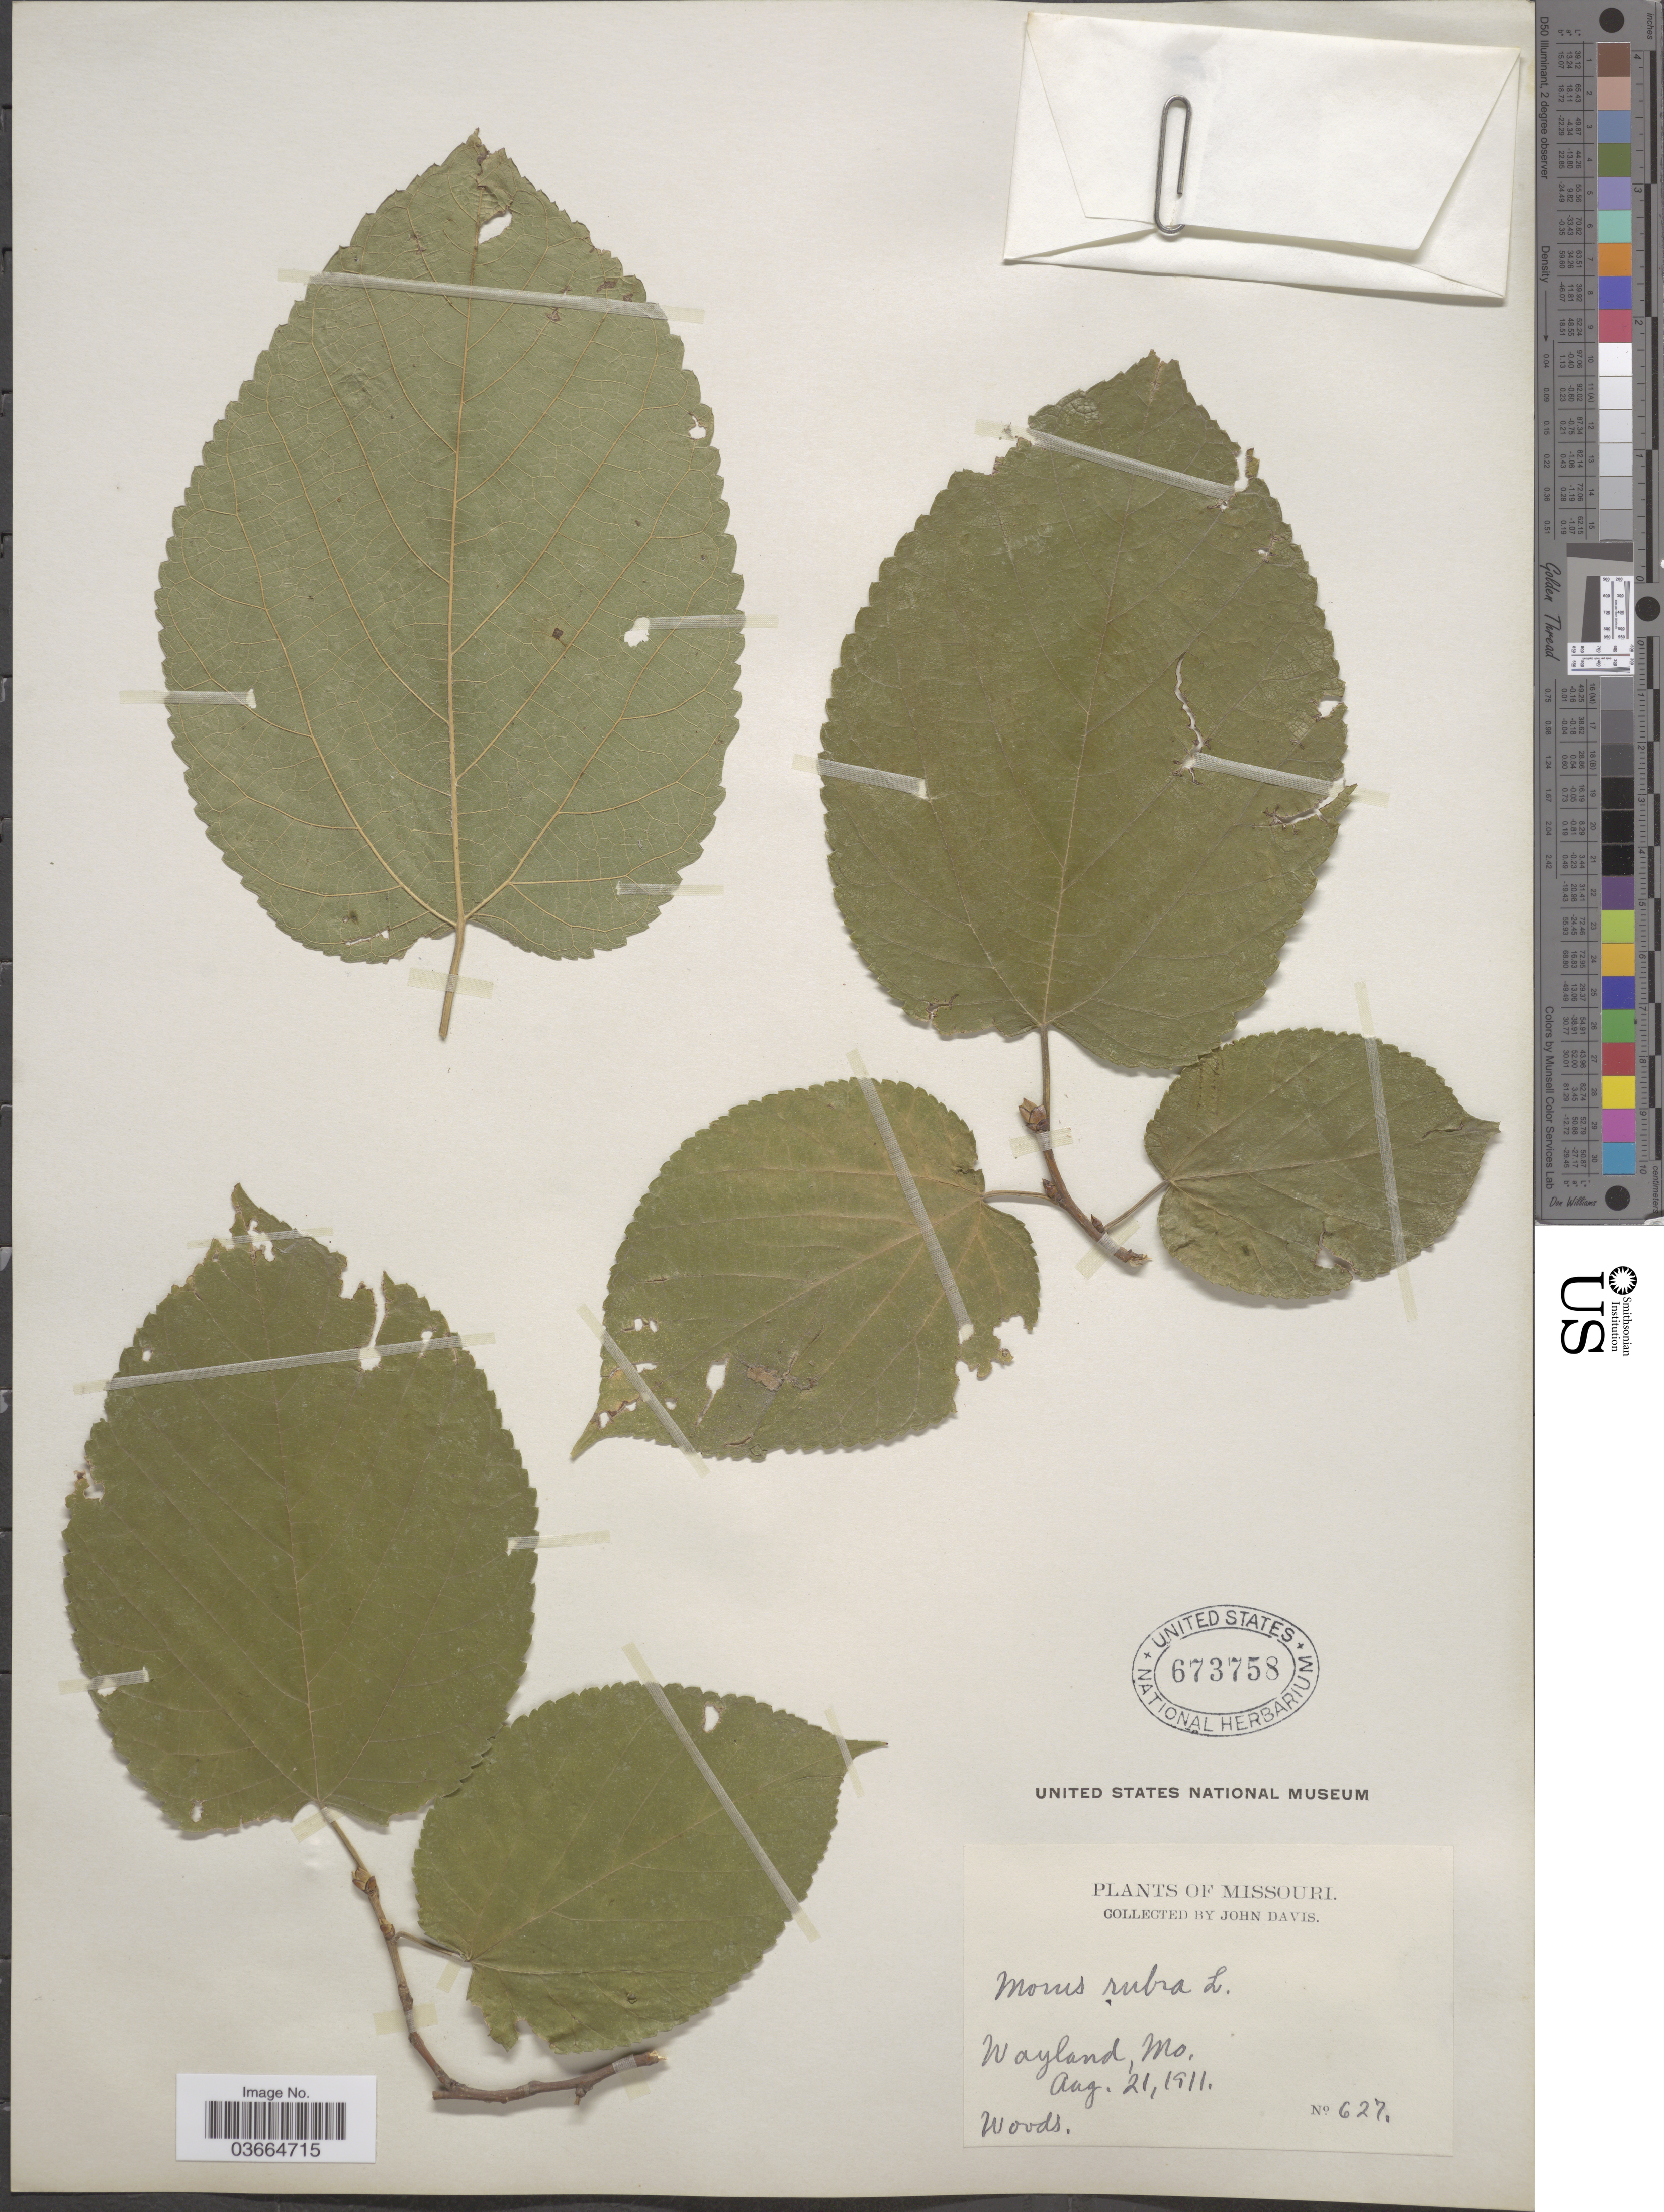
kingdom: Plantae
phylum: Tracheophyta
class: Magnoliopsida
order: Rosales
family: Moraceae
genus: Morus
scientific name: Morus rubra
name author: L.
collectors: J. Davis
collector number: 627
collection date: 1911-08-21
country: United States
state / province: Missouri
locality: Wayland.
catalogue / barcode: US 673758